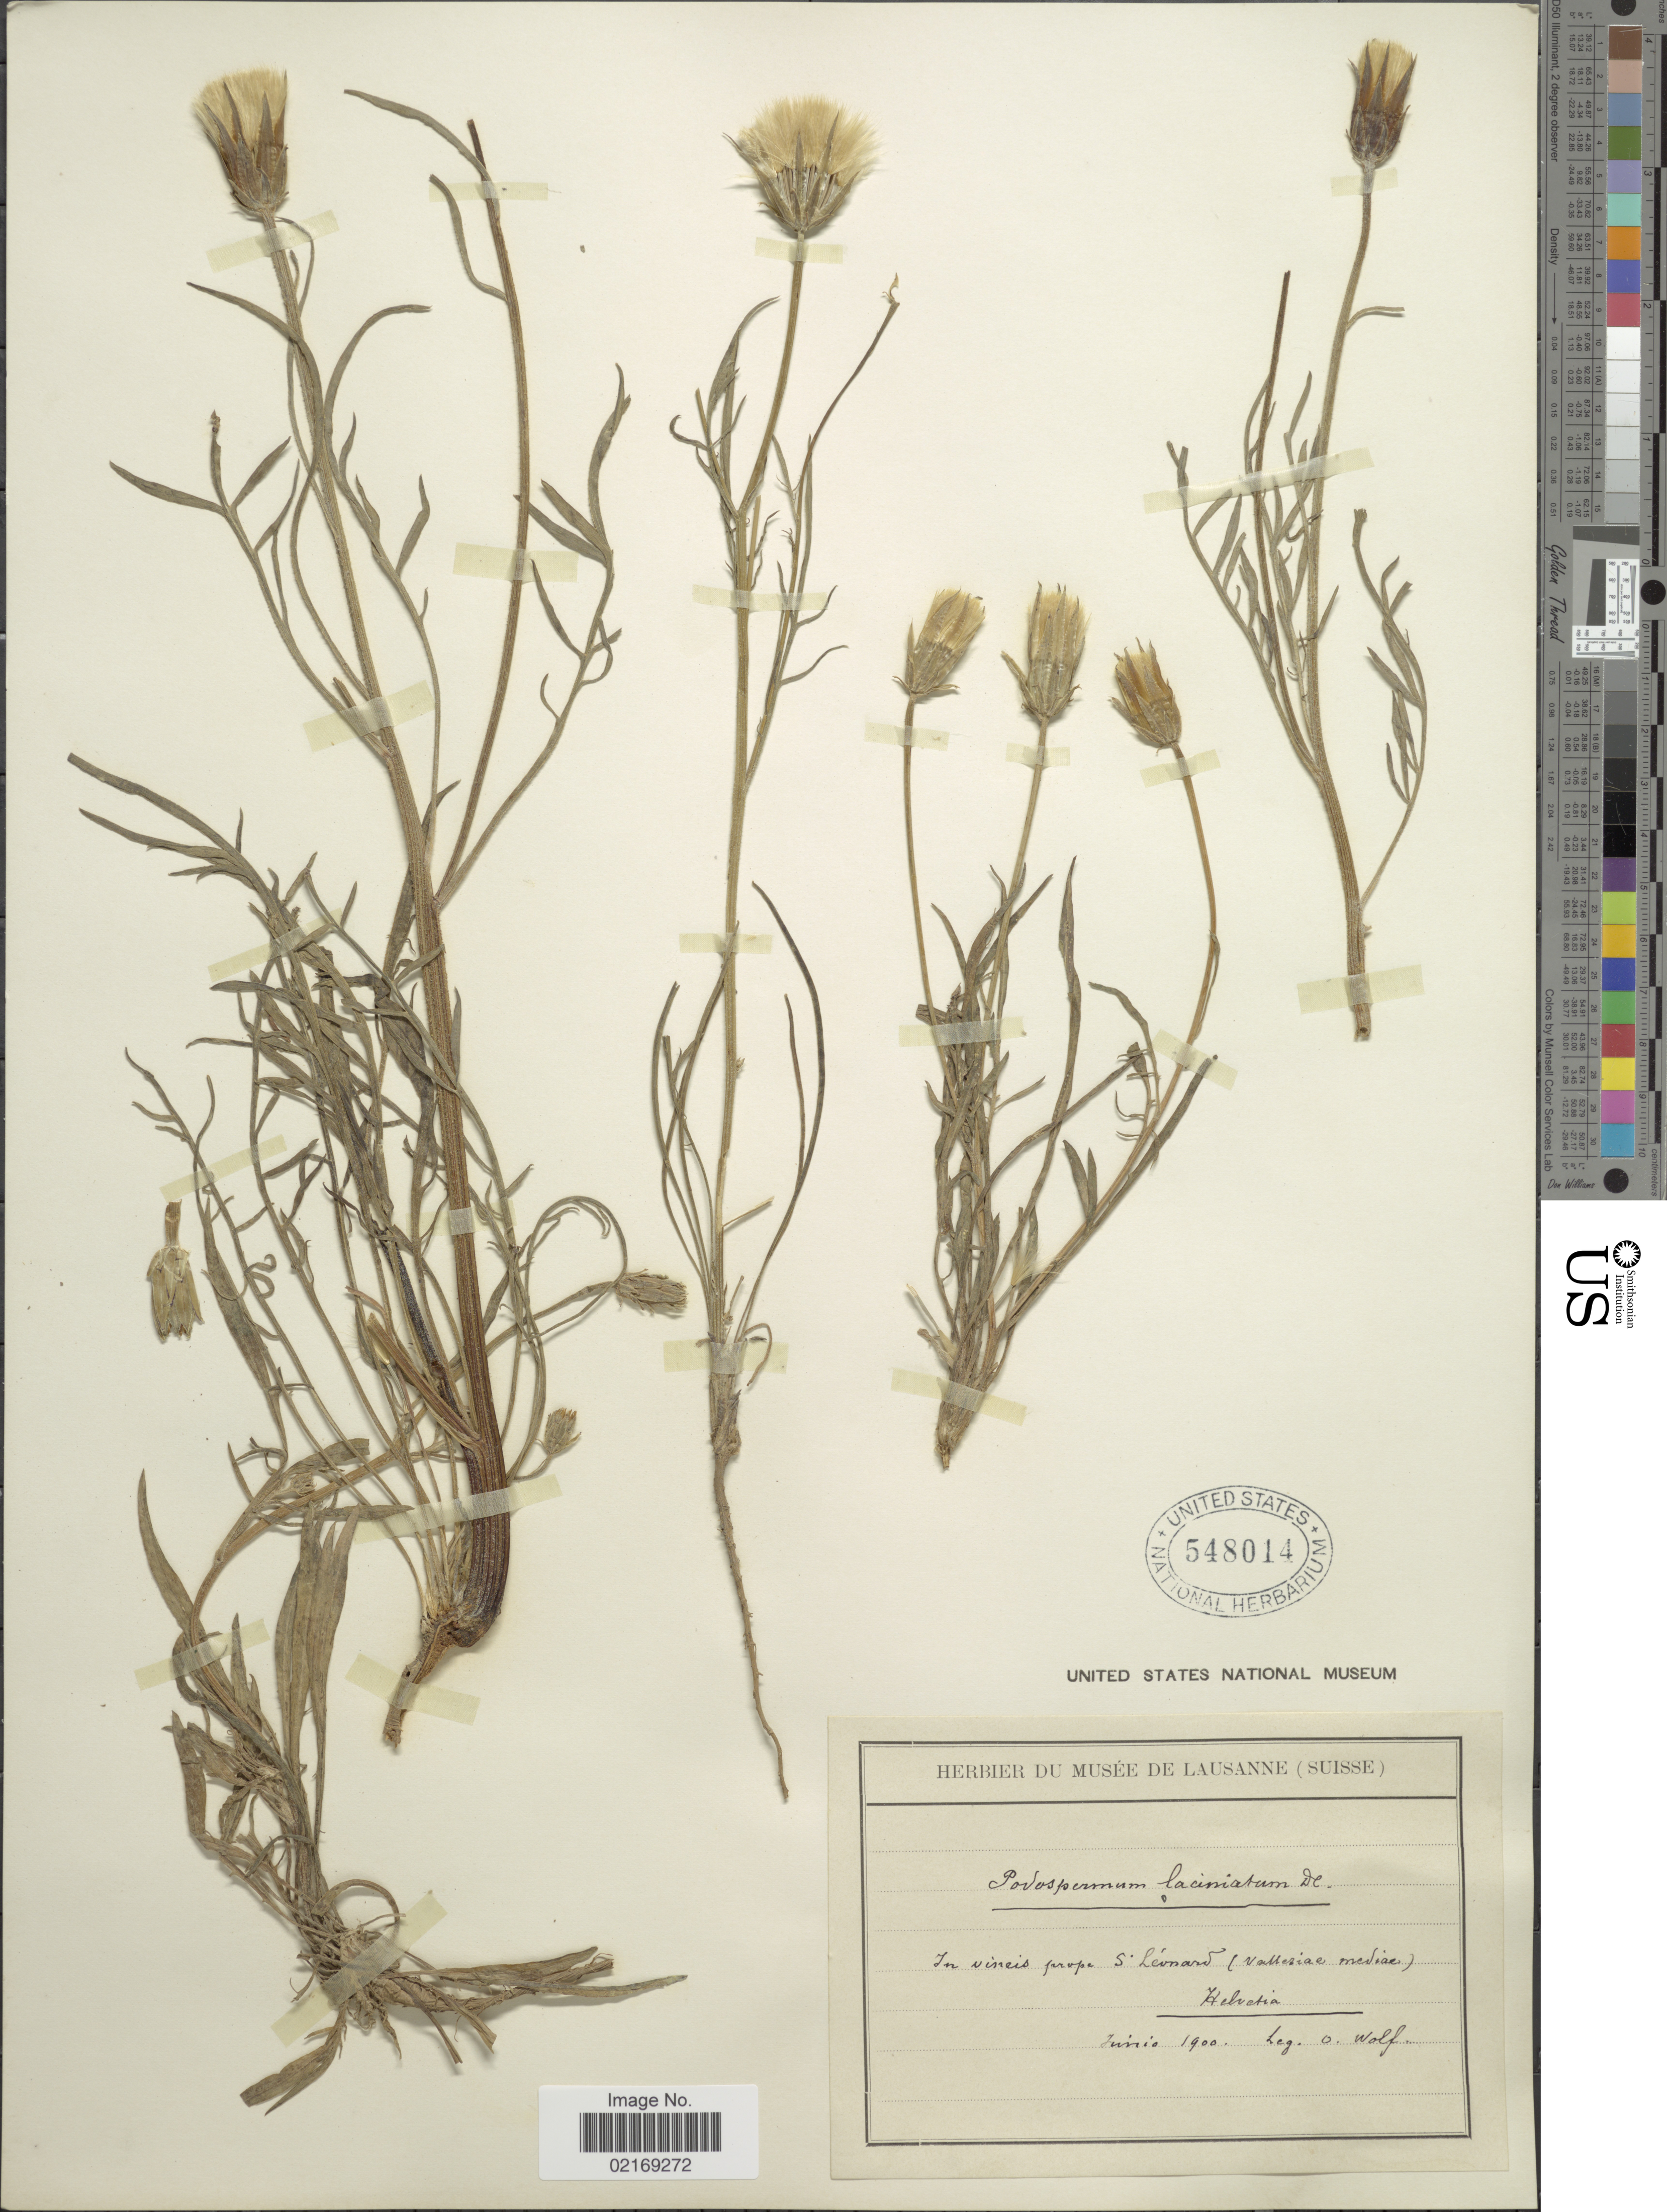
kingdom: Plantae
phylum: Tracheophyta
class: Magnoliopsida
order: Asterales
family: Asteraceae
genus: Podospermum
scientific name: Podospermum laciniatum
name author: (L.) DC.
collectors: F. Wolf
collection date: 1900-06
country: Switzerland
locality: In vineis prope S'Leonard (Vallesiae mediae), Helvetia.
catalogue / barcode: US 548014